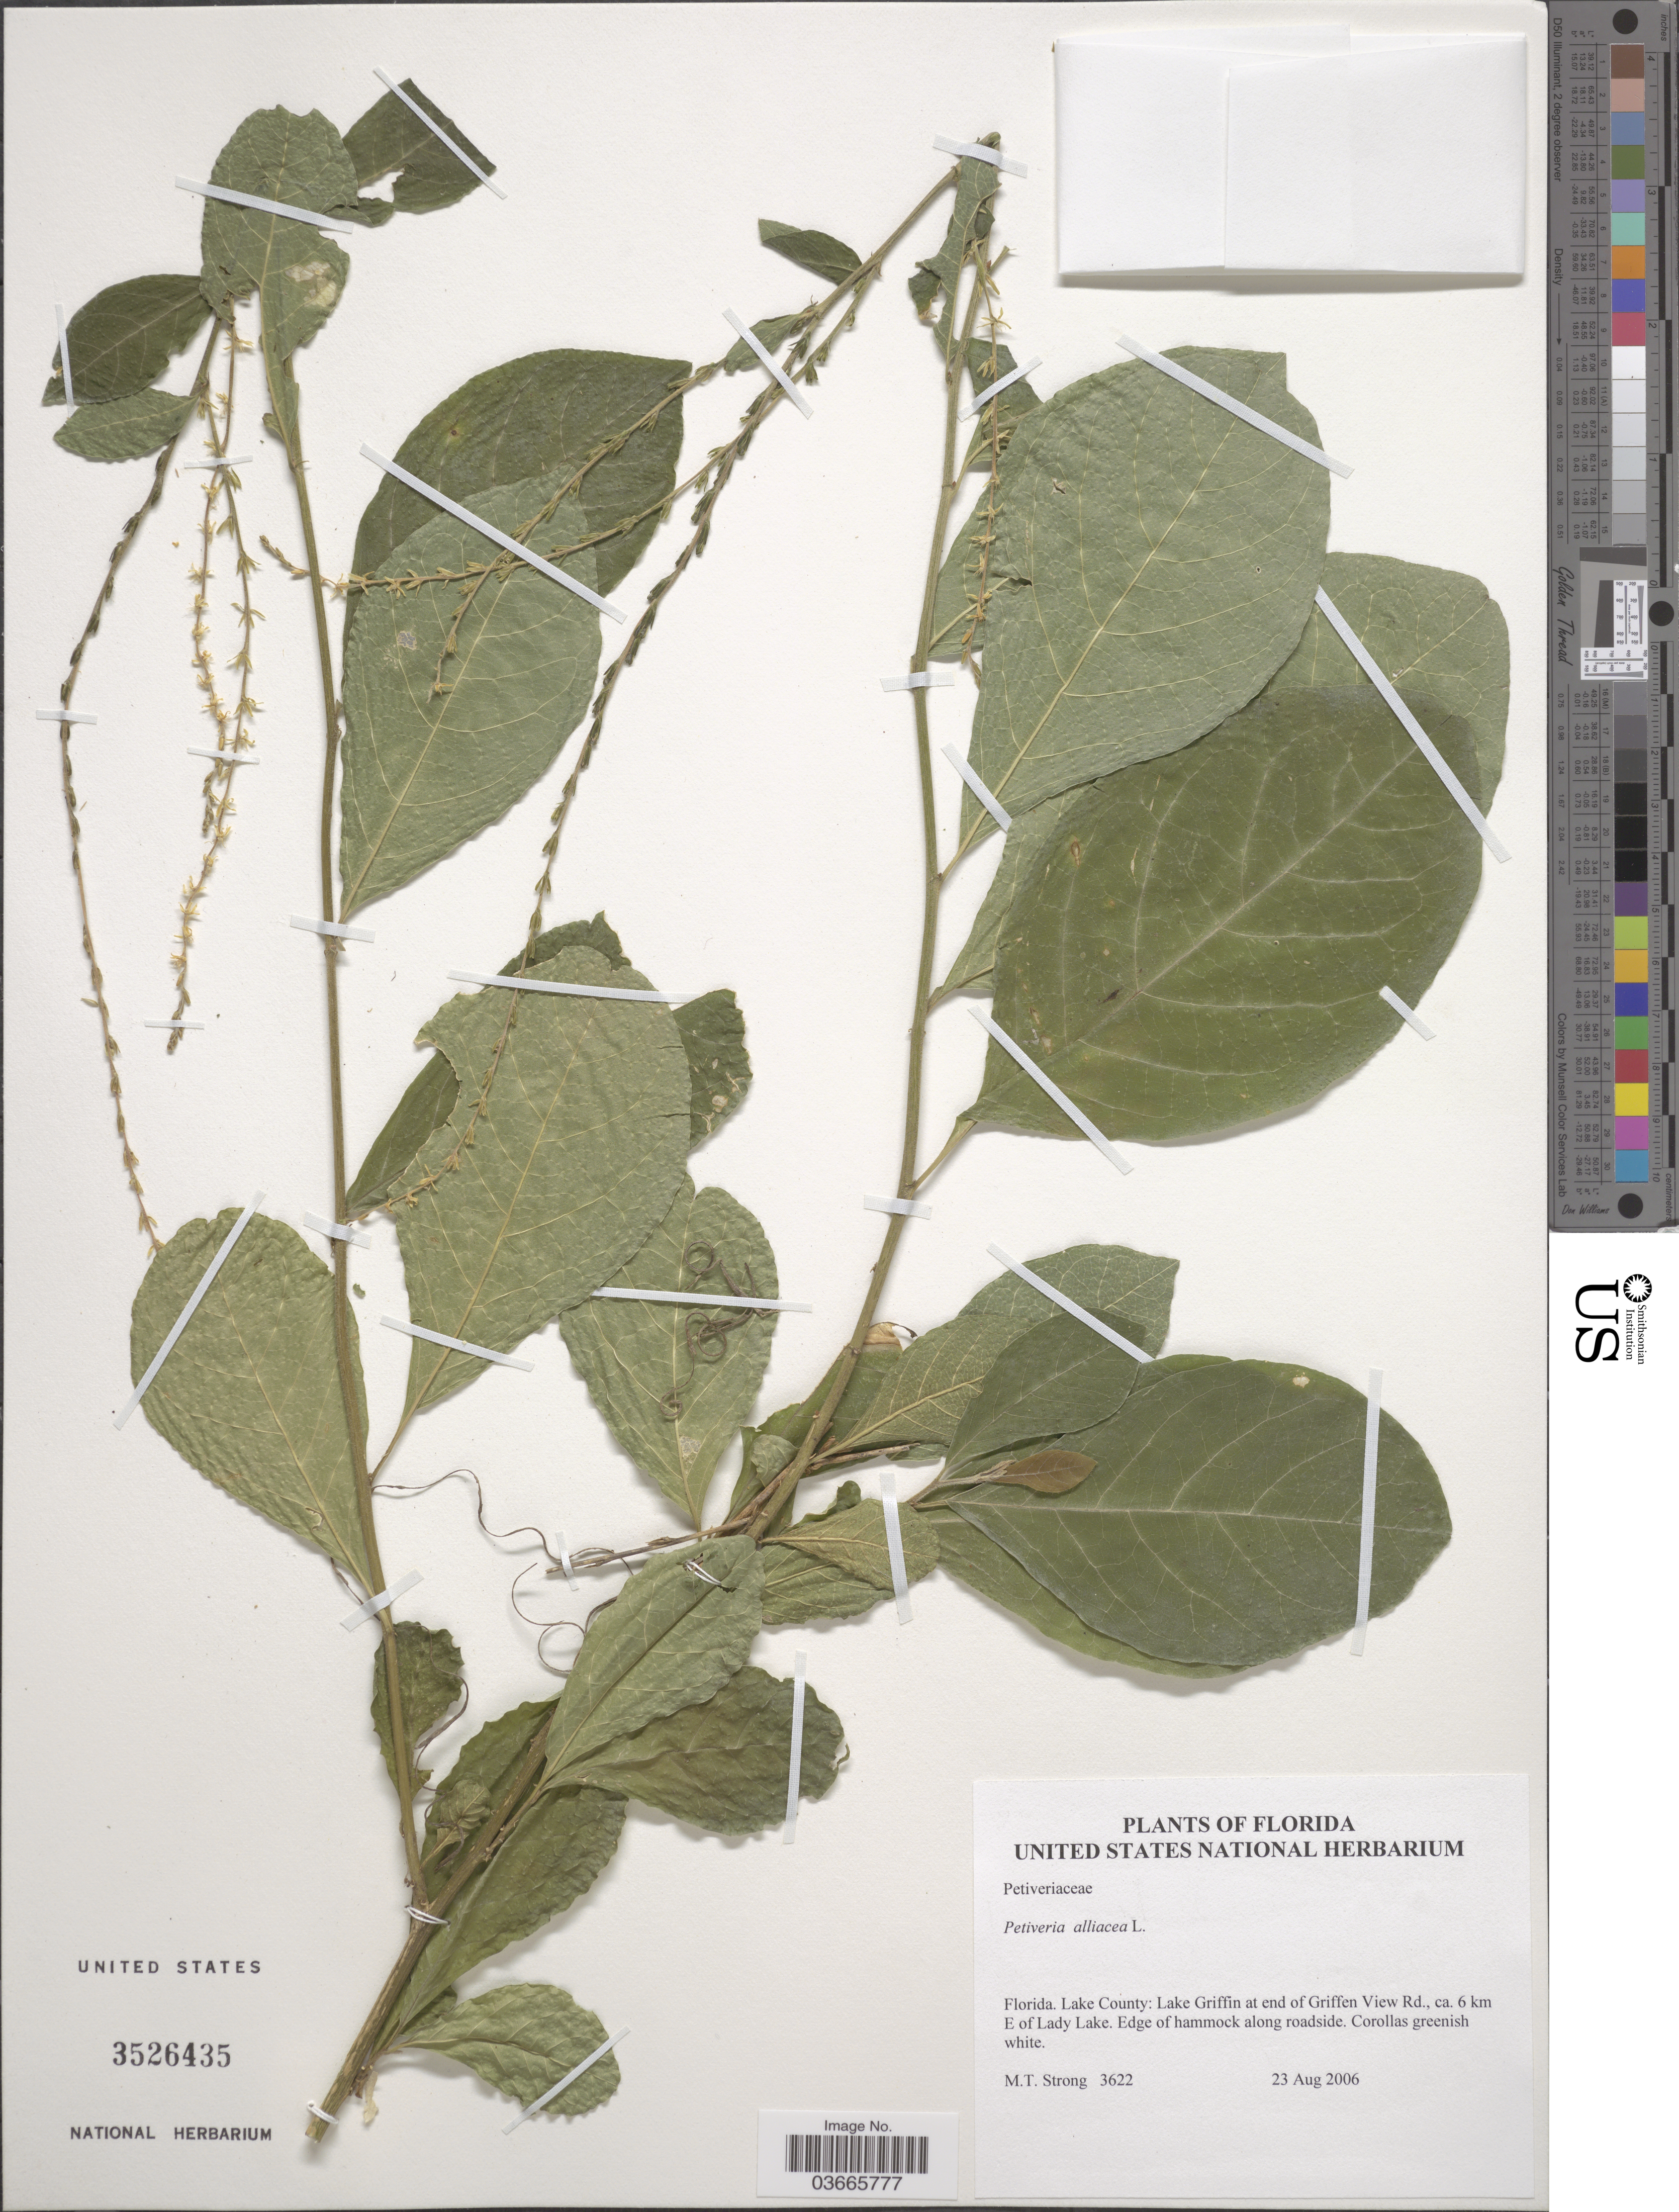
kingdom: Plantae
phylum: Tracheophyta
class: Magnoliopsida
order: Caryophyllales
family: Phytolaccaceae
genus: Petiveria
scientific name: Petiveria alliacea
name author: L.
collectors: M. T. Strong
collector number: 3622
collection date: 2006-08-23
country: United States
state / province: Florida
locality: Lake County: Lake Griffin at end of Griffen View Rd., ca. 6 km E of Lady Lake.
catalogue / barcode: US 3526435